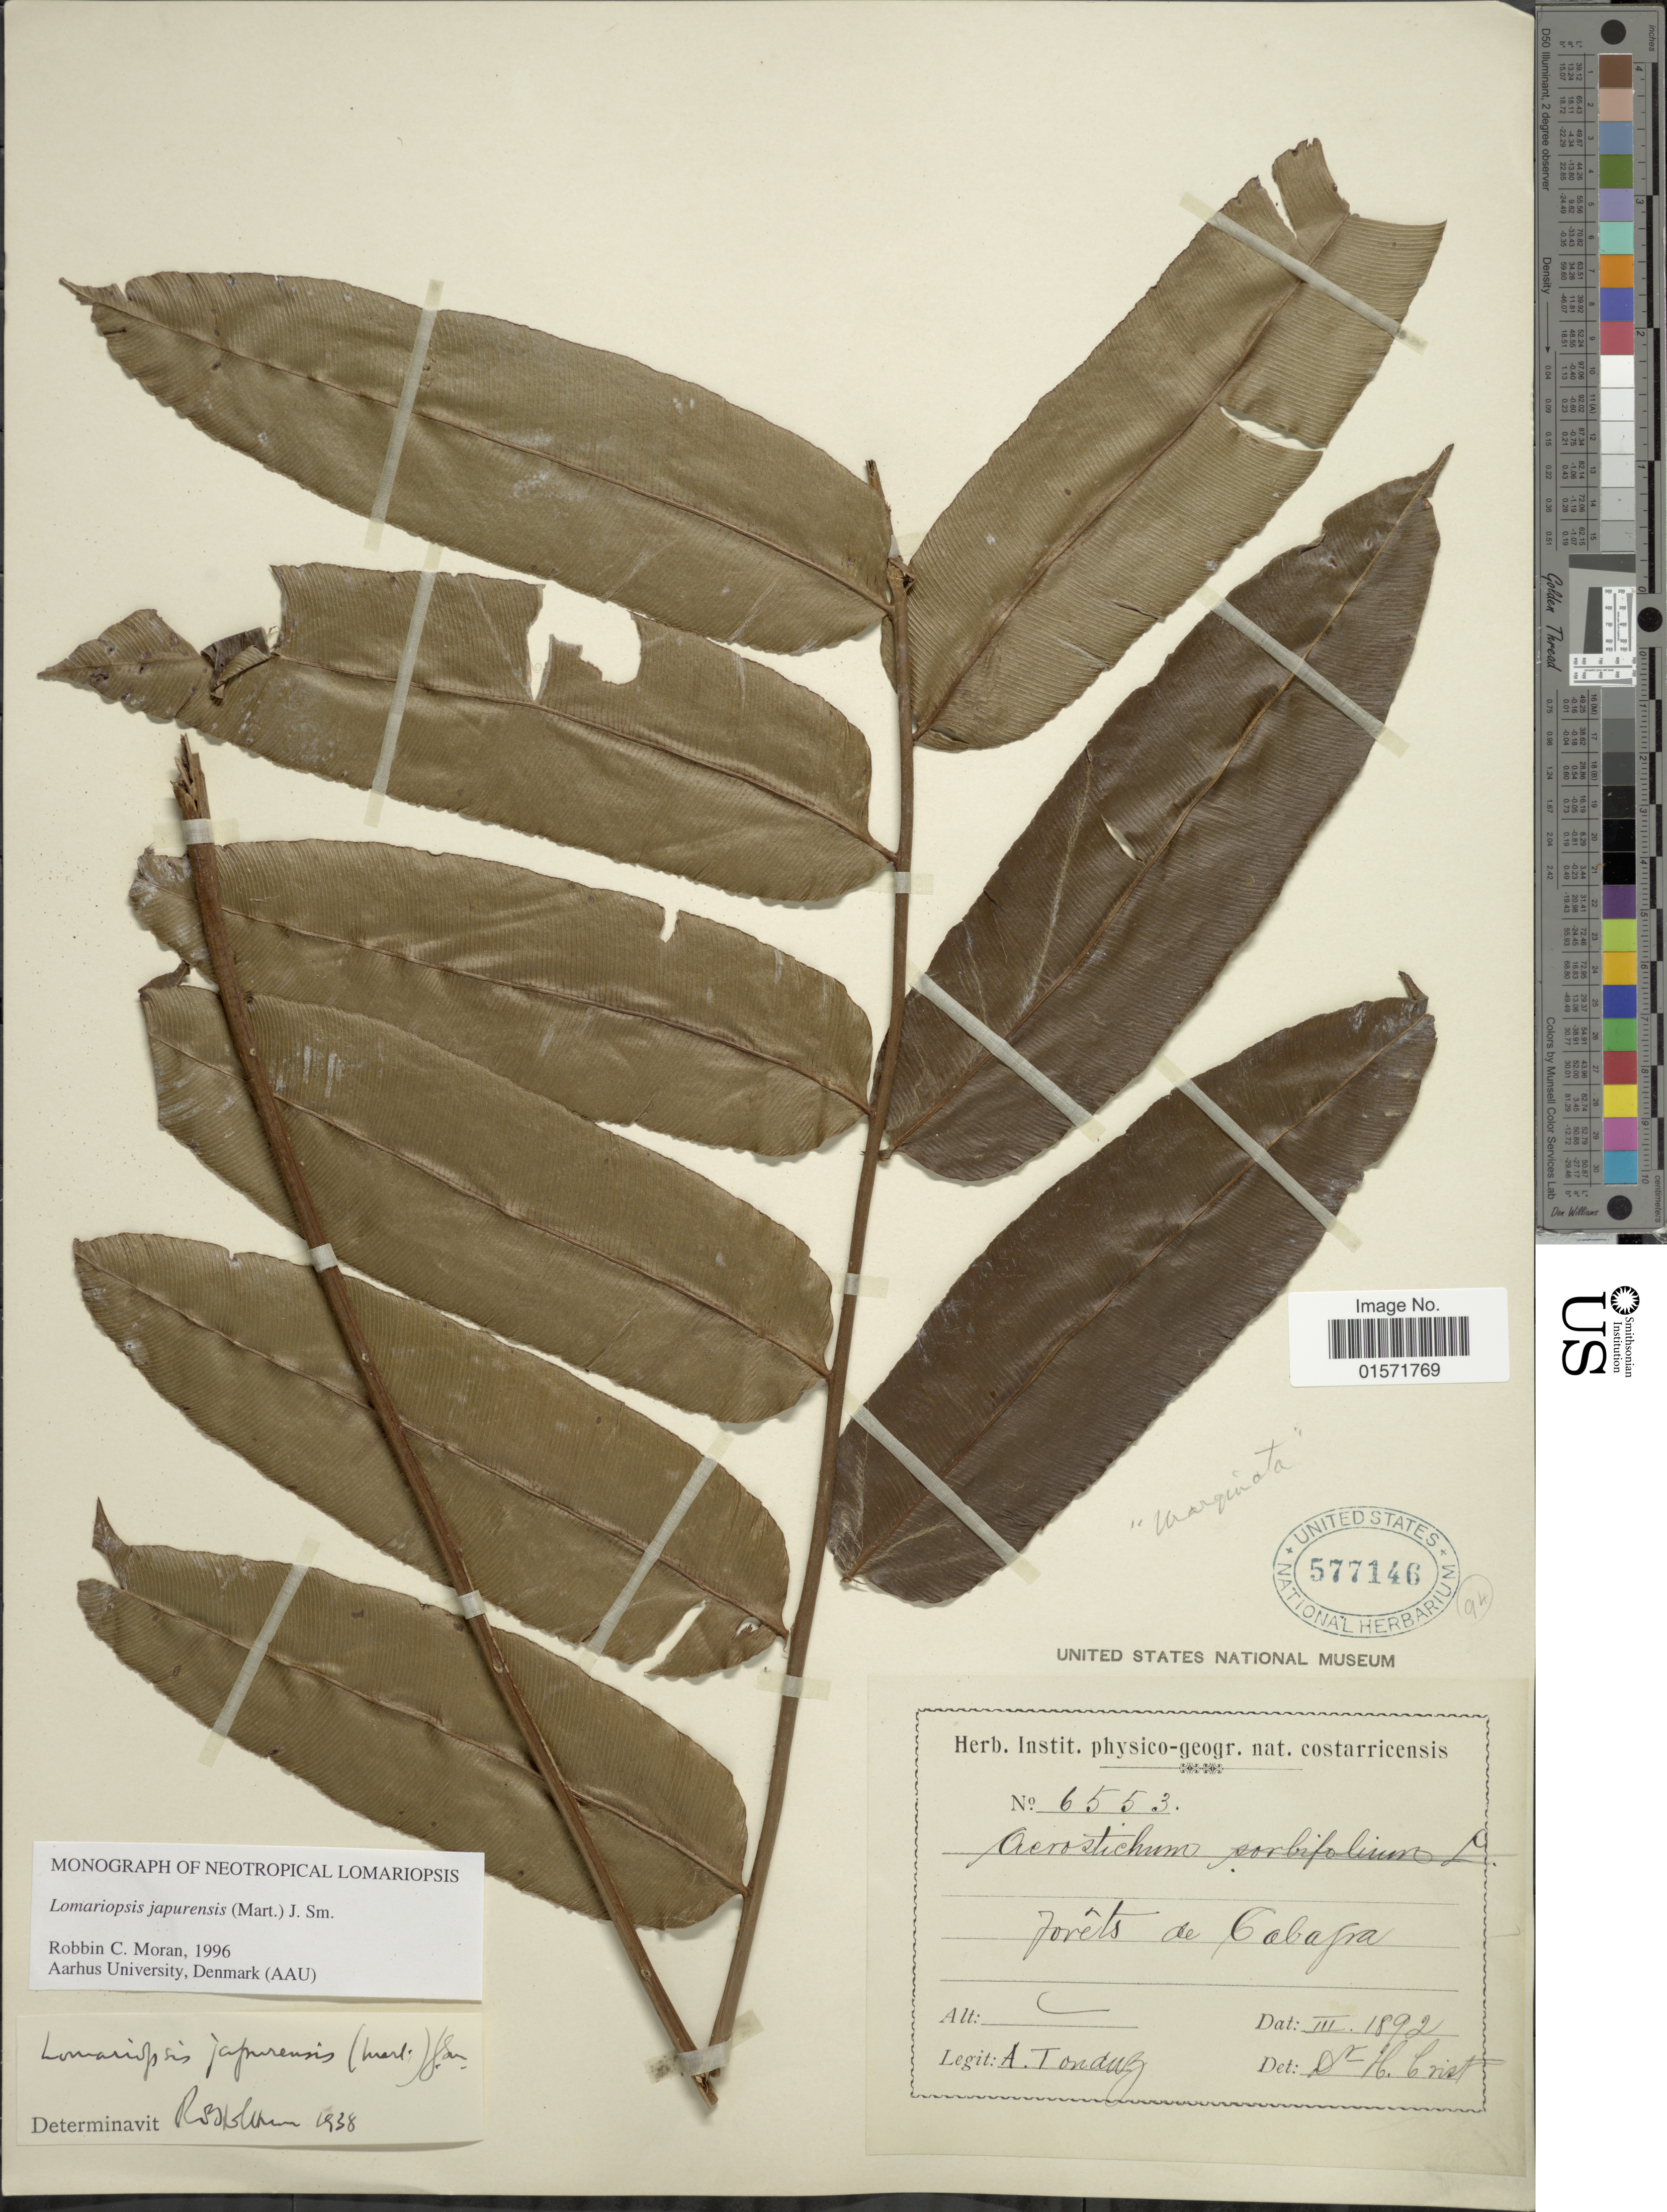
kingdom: Plantae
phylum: Tracheophyta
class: Polypodiopsida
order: Polypodiales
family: Lomariopsidaceae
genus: Lomariopsis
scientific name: Lomariopsis japurensis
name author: (Mart.) J. Sm.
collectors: A. Tonduz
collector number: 6553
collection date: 1892-03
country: Costa Rica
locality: Forêts de Cabagra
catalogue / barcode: US 577146